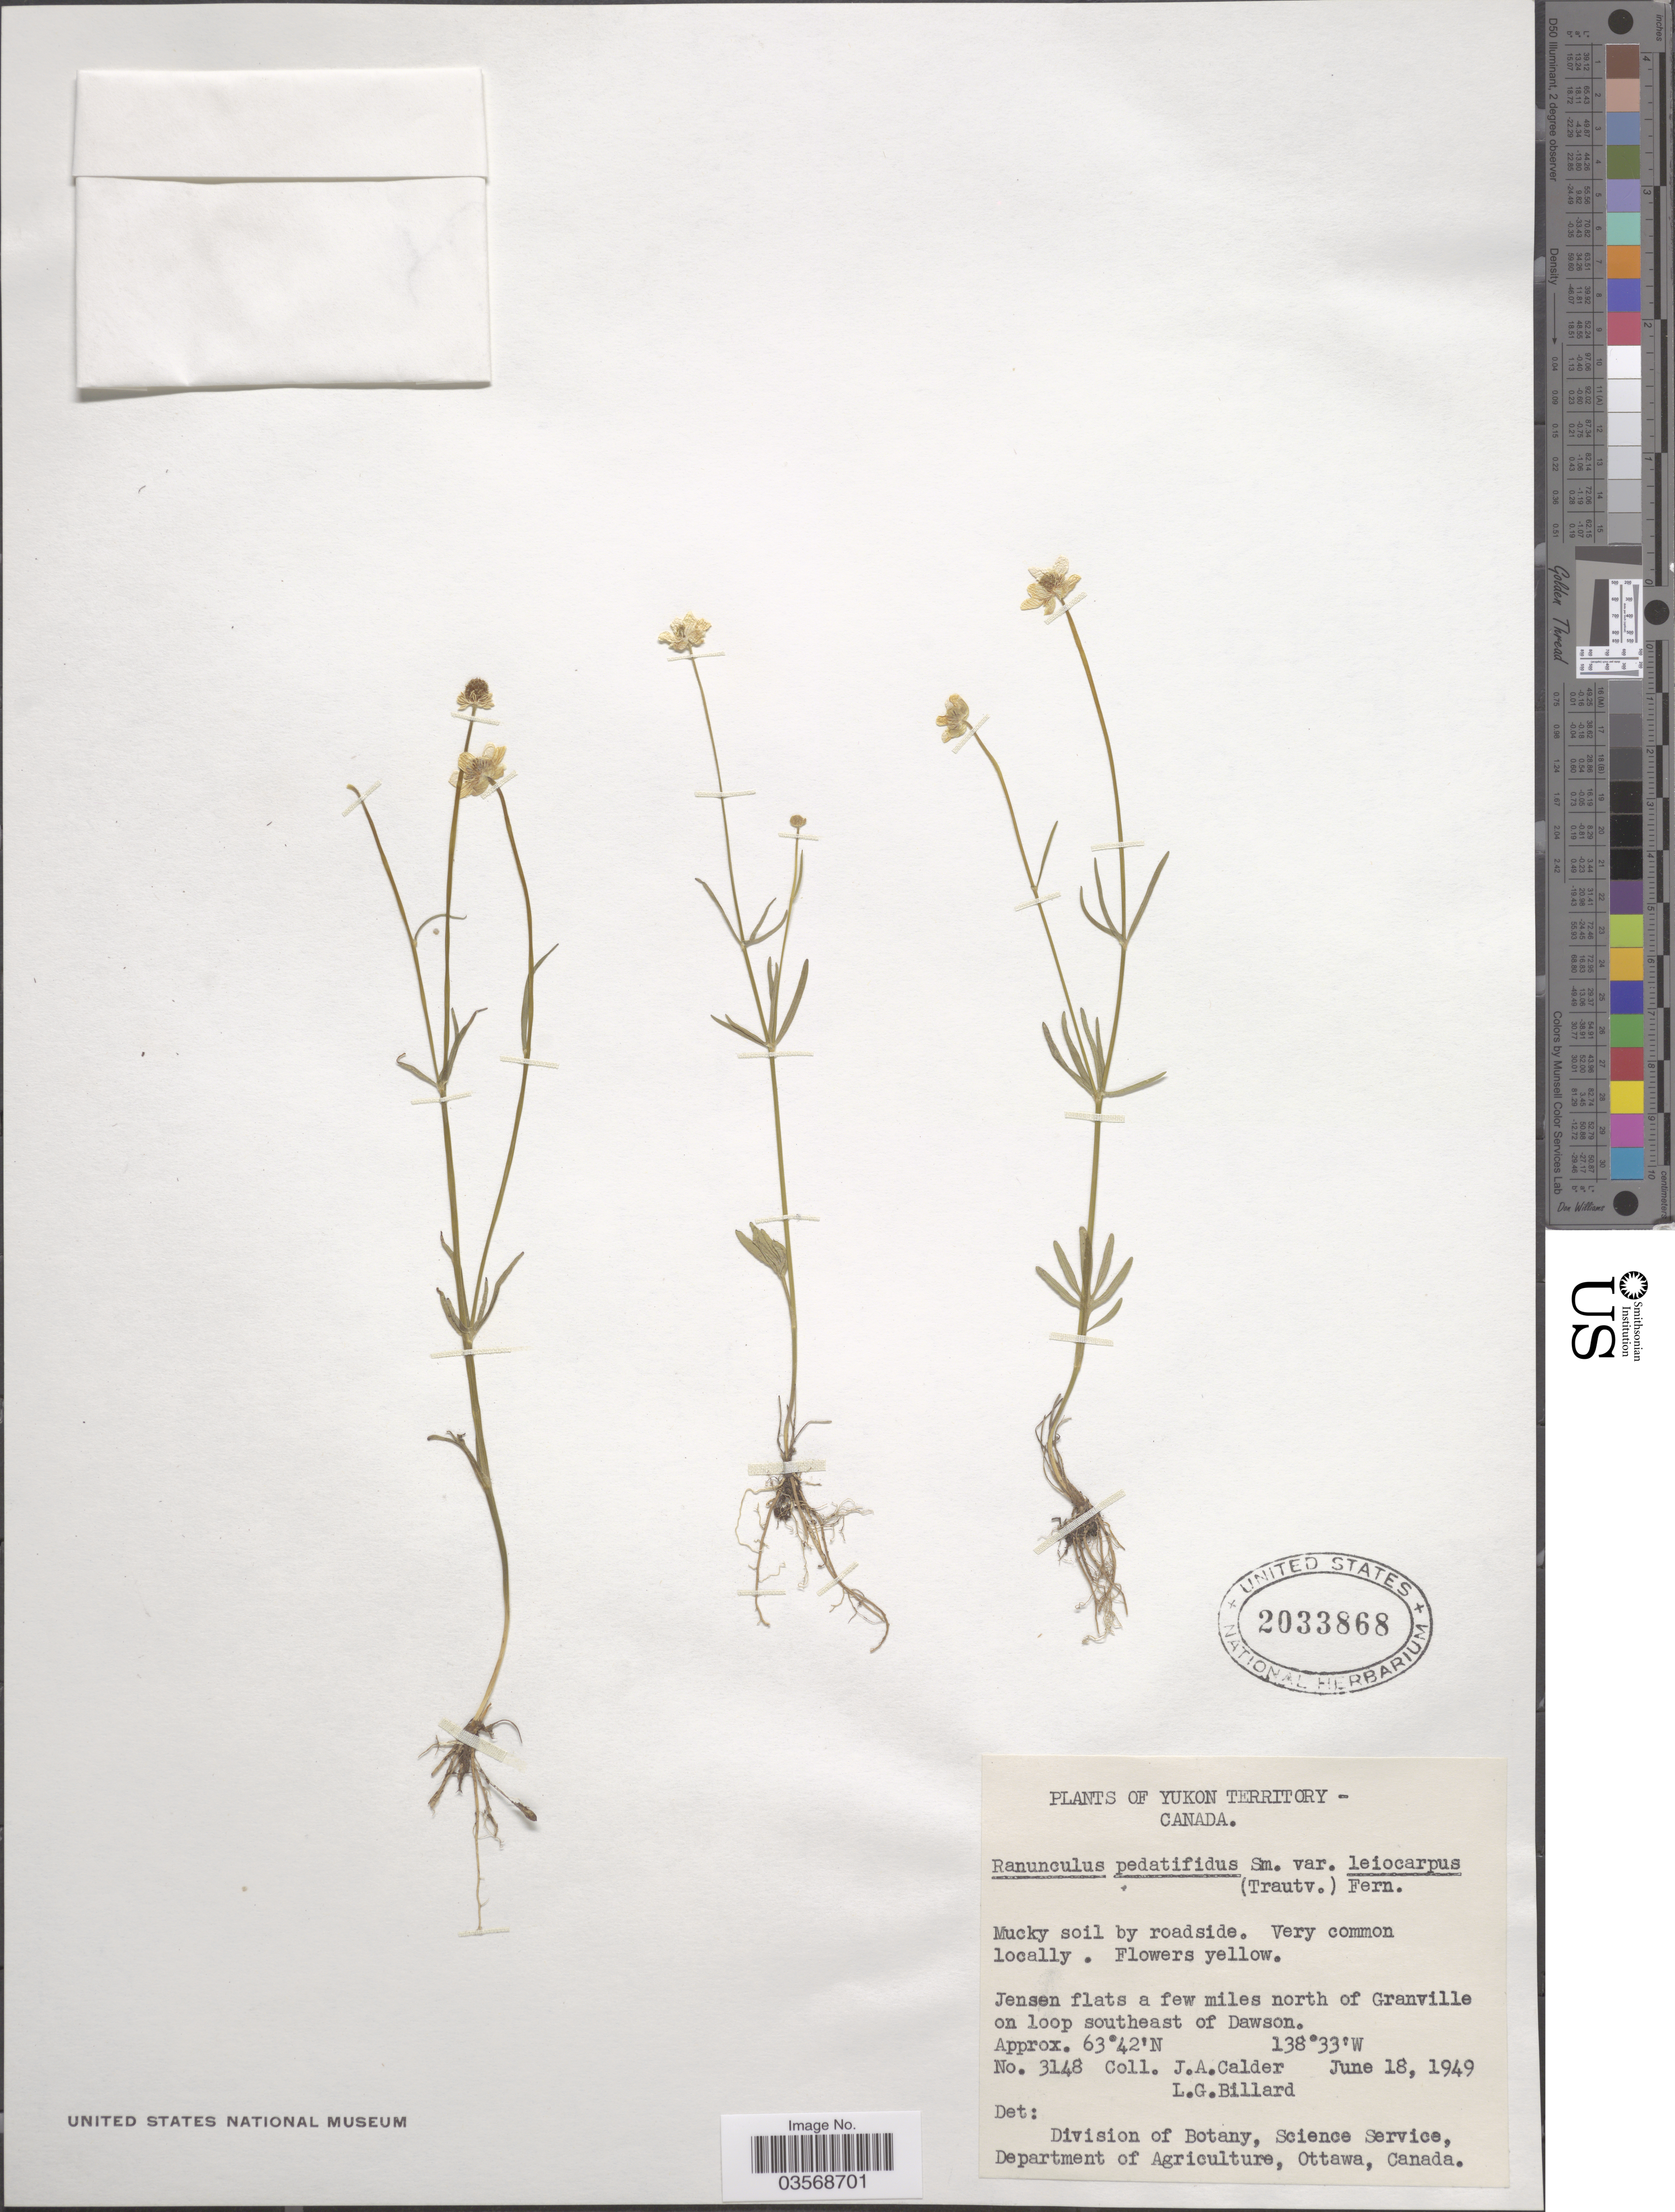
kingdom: Plantae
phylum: Tracheophyta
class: Magnoliopsida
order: Ranunculales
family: Ranunculaceae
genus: Ranunculus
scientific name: Ranunculus pedatifidus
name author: Sm.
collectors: J. A. Calder & L. Billard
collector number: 3148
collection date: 1949-06-18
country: Canada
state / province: Yukon Territory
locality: Jensen flats a few miles north of Granville on loop southeast of Dawson.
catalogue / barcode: US 2033868